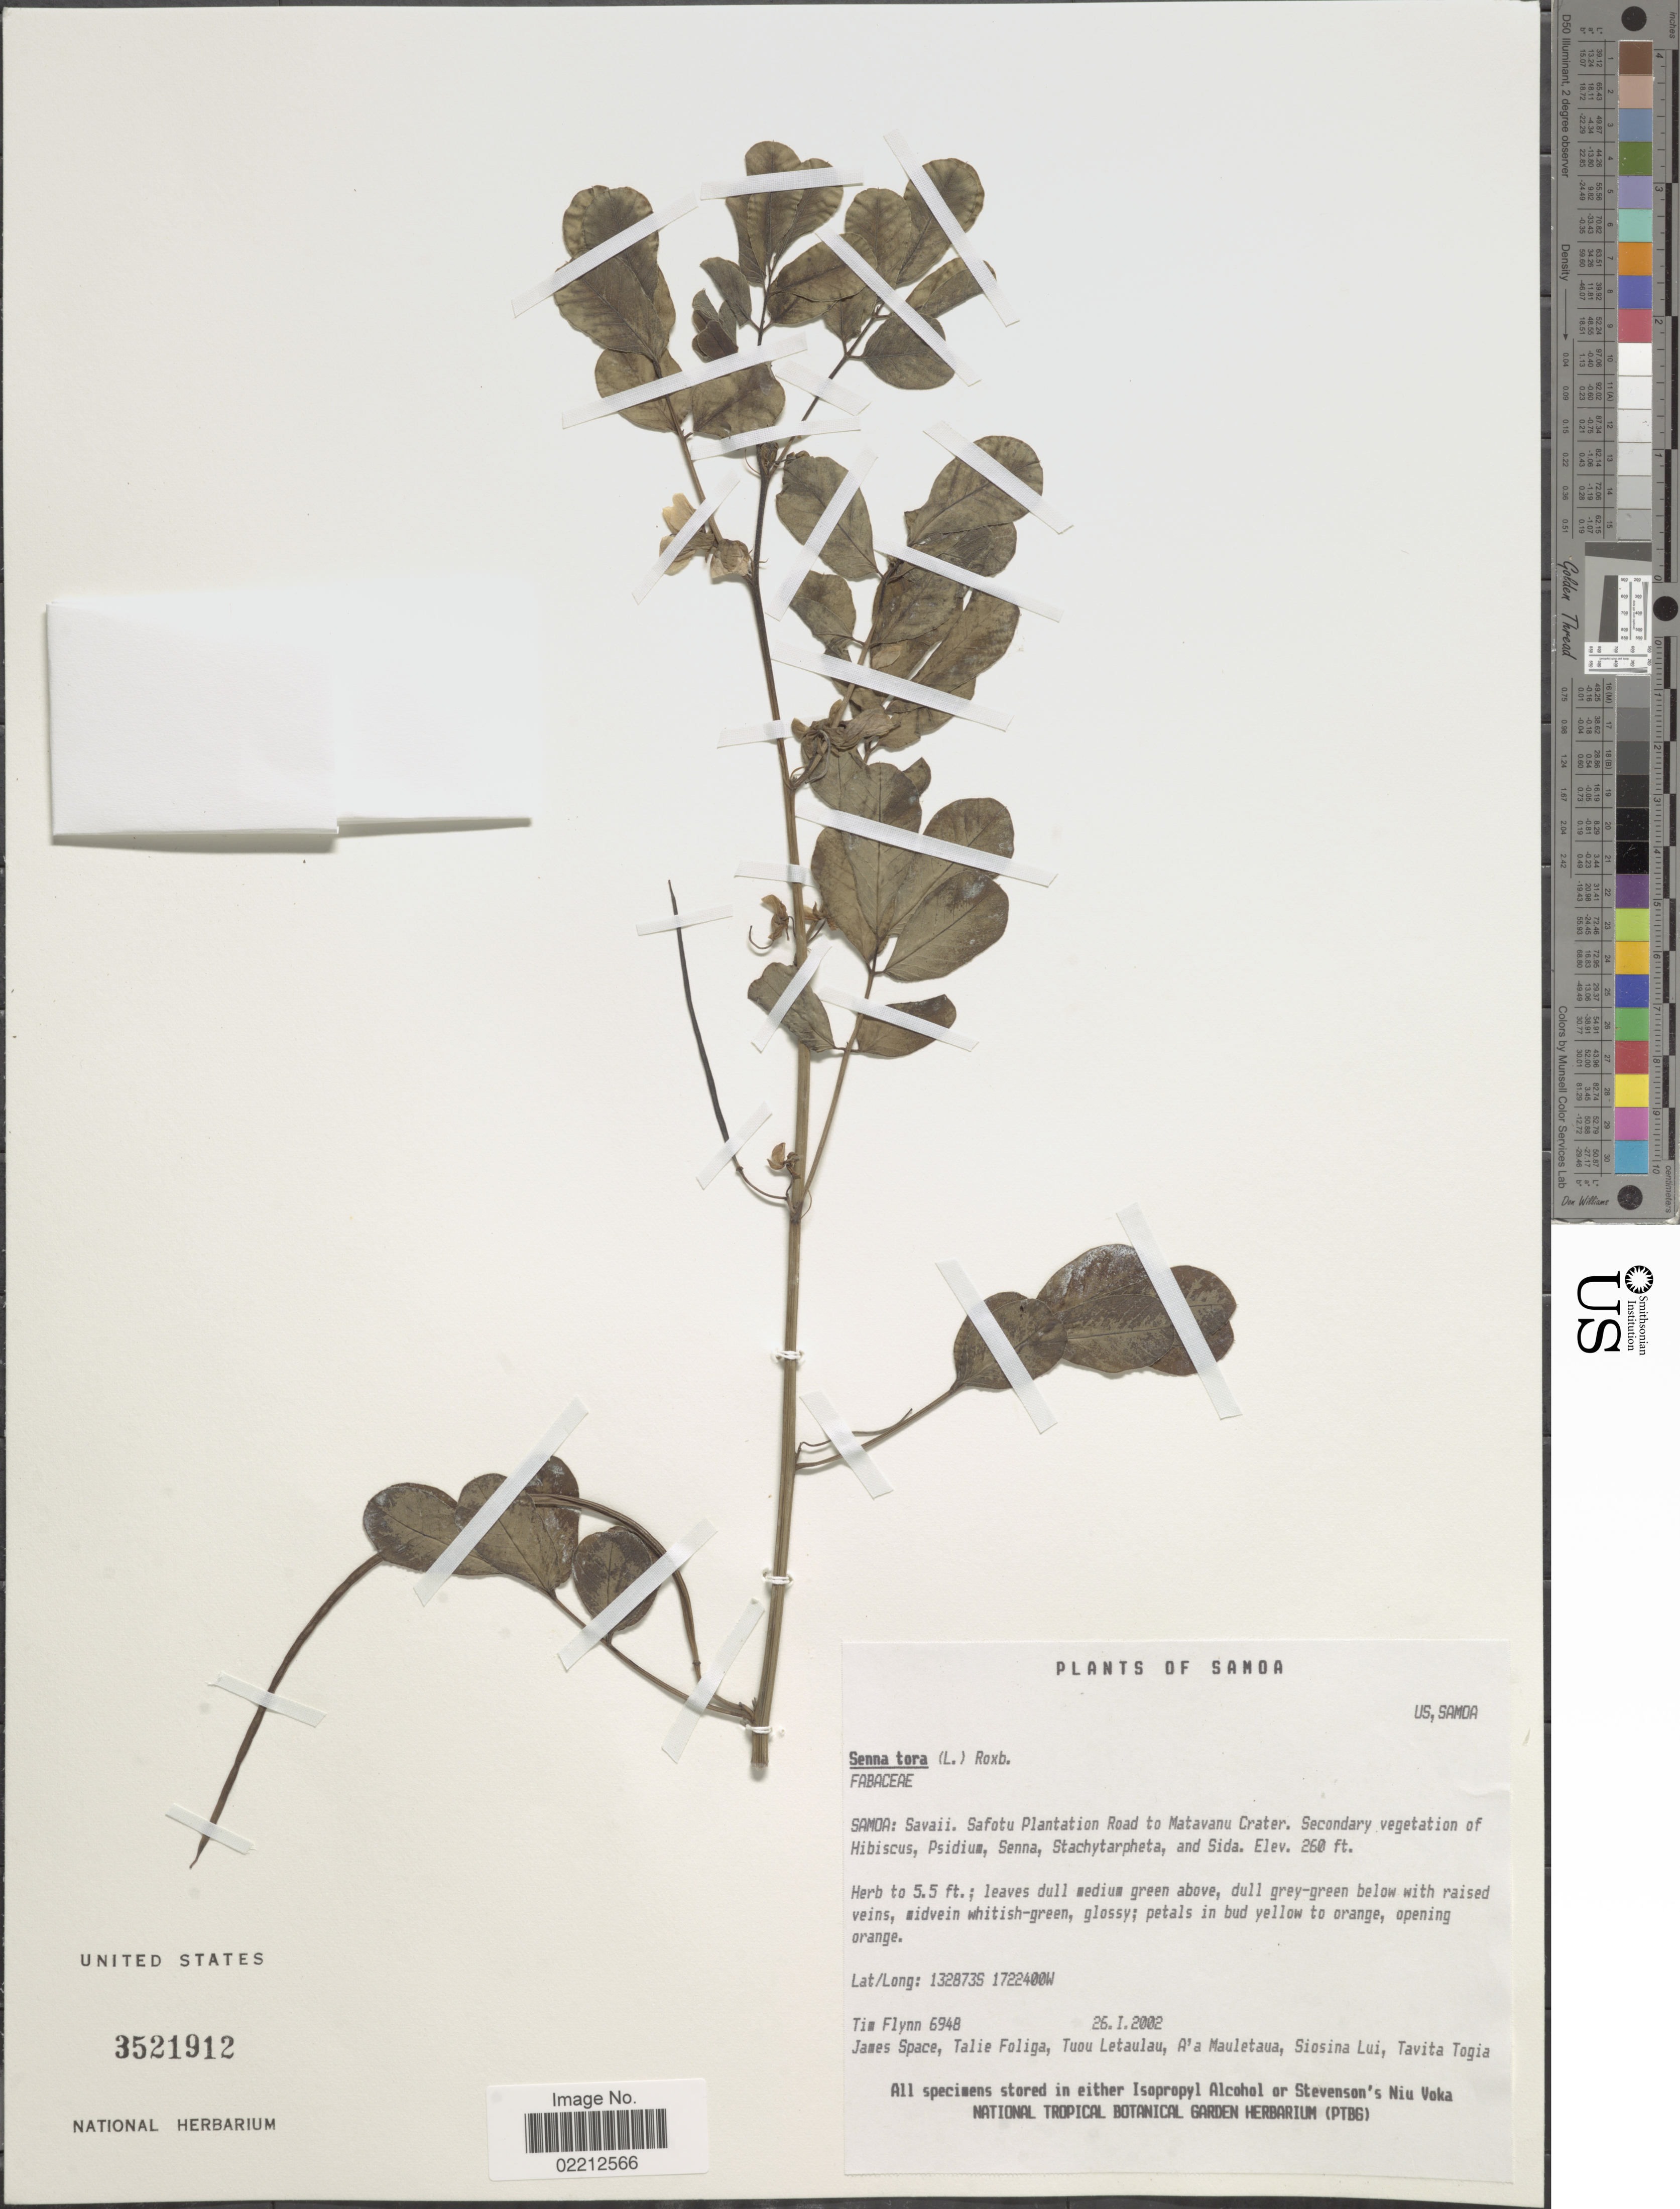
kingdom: Plantae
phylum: Tracheophyta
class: Magnoliopsida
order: Fabales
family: Fabaceae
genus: Senna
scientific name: Senna tora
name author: (L.) Roxb.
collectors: T. Flynn, J. Space, T. Foliga, T. Letaulau & et al.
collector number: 6948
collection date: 2002-02-26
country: Samoa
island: Savai'i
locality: Samoa, Savaii. Safotu Plantation Road to Matavanu Crater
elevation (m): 79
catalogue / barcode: US 3521912